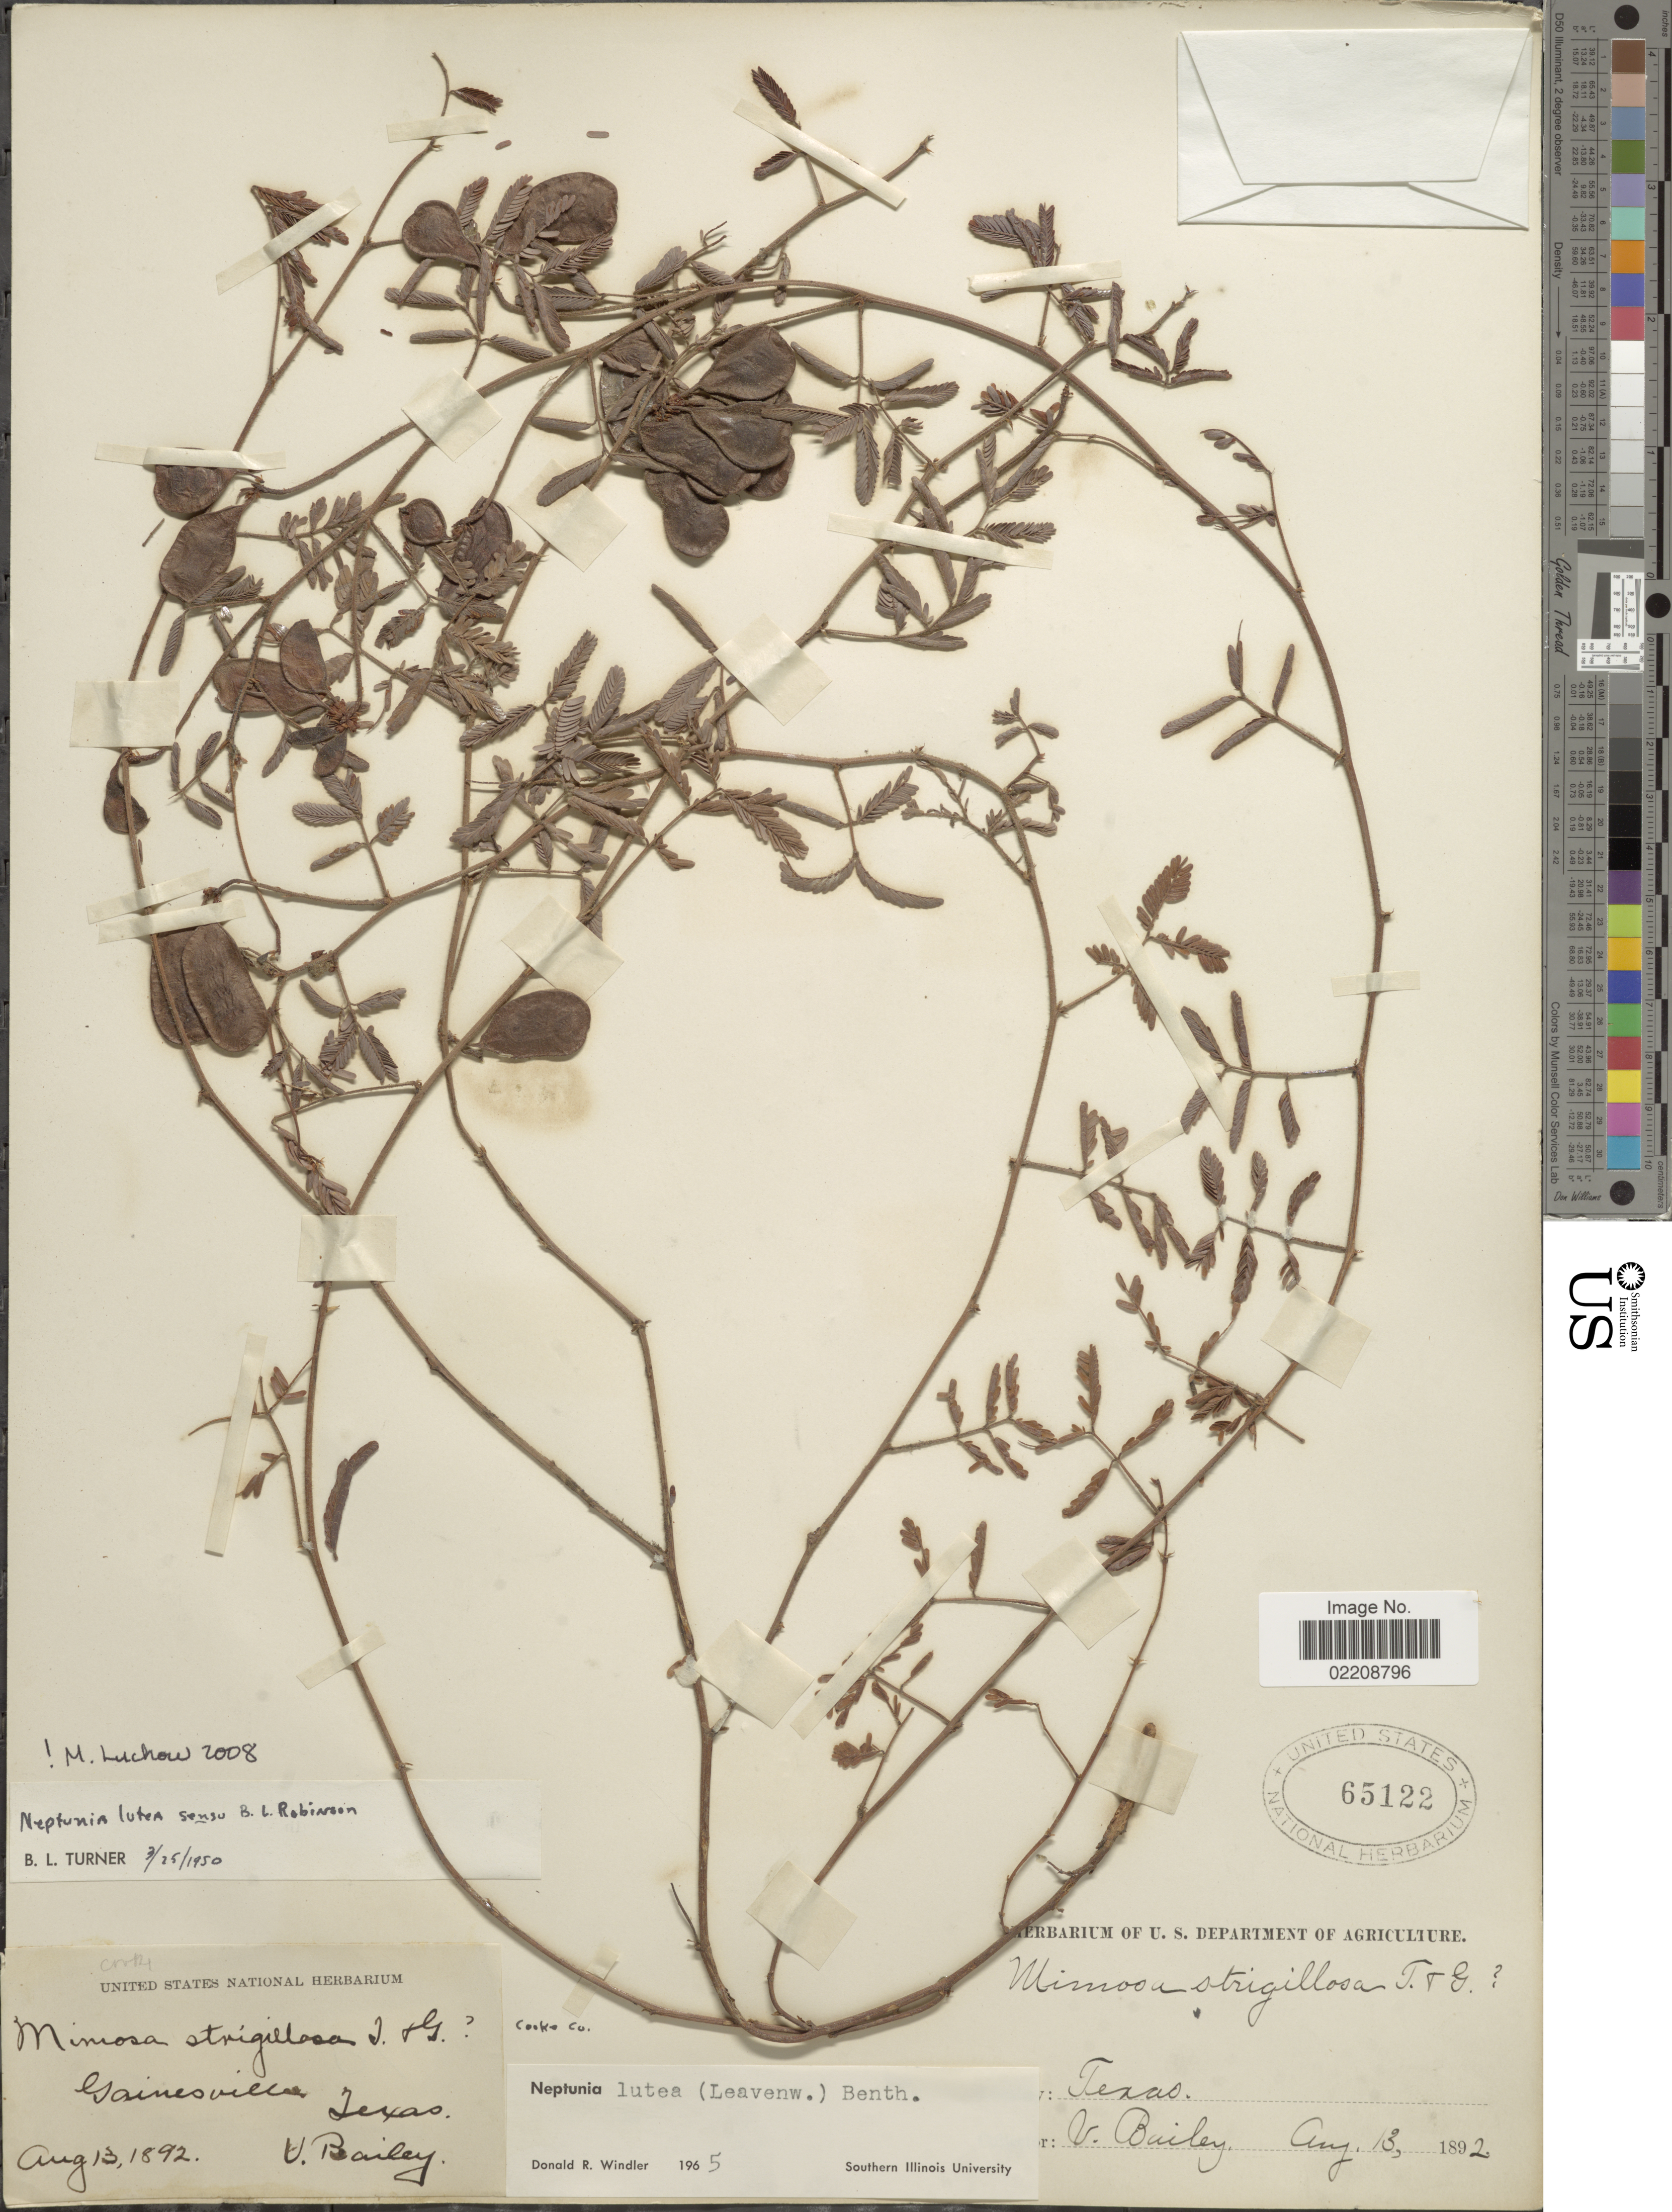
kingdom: Plantae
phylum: Tracheophyta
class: Magnoliopsida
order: Fabales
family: Fabaceae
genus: Neptunia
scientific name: Neptunia lutea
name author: (Leavenw.) Benth.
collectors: V. L. Bailey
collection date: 1892-08-13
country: United States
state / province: Texas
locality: Gainesville, Cooke Co.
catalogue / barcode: US 65122